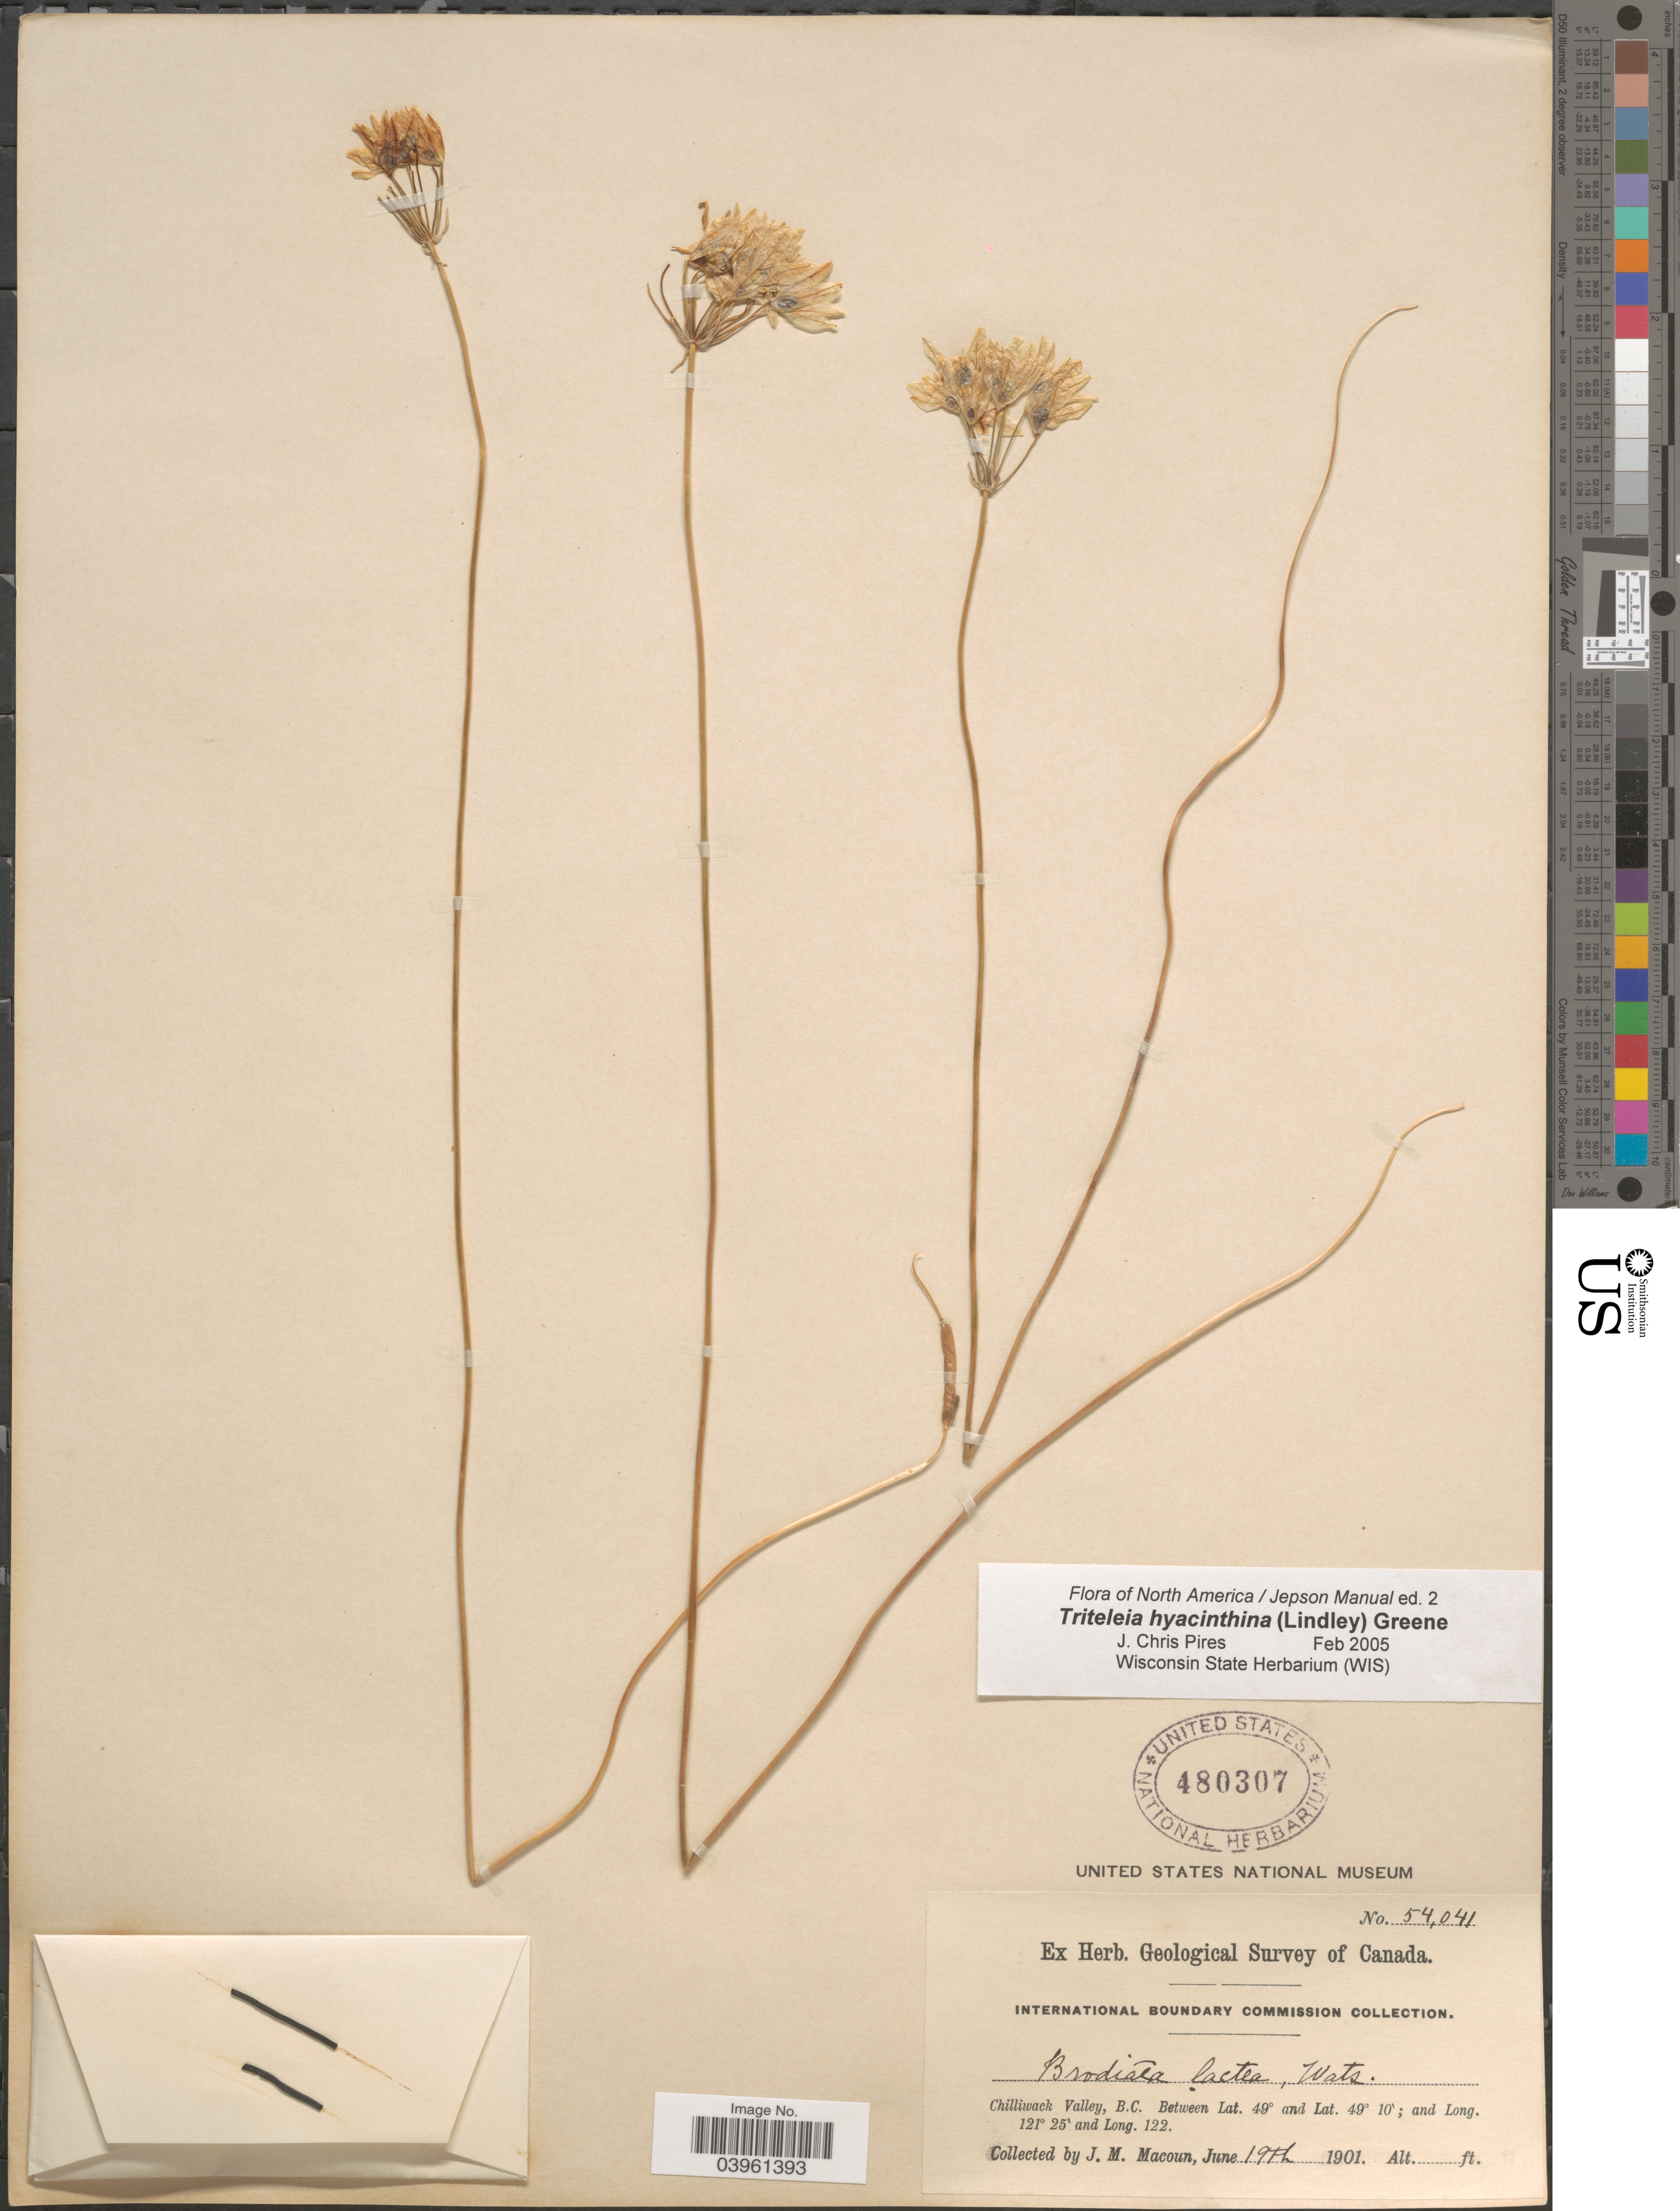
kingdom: Plantae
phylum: Tracheophyta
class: Liliopsida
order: Asparagales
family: Asparagaceae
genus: Triteleia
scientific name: Triteleia hyacinthina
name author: (Lindl.) Greene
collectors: J. M. Macoun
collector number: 54041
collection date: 1901-06-19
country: Canada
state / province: British Columbia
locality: Chiliwack Valley, B.C.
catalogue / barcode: US 480307